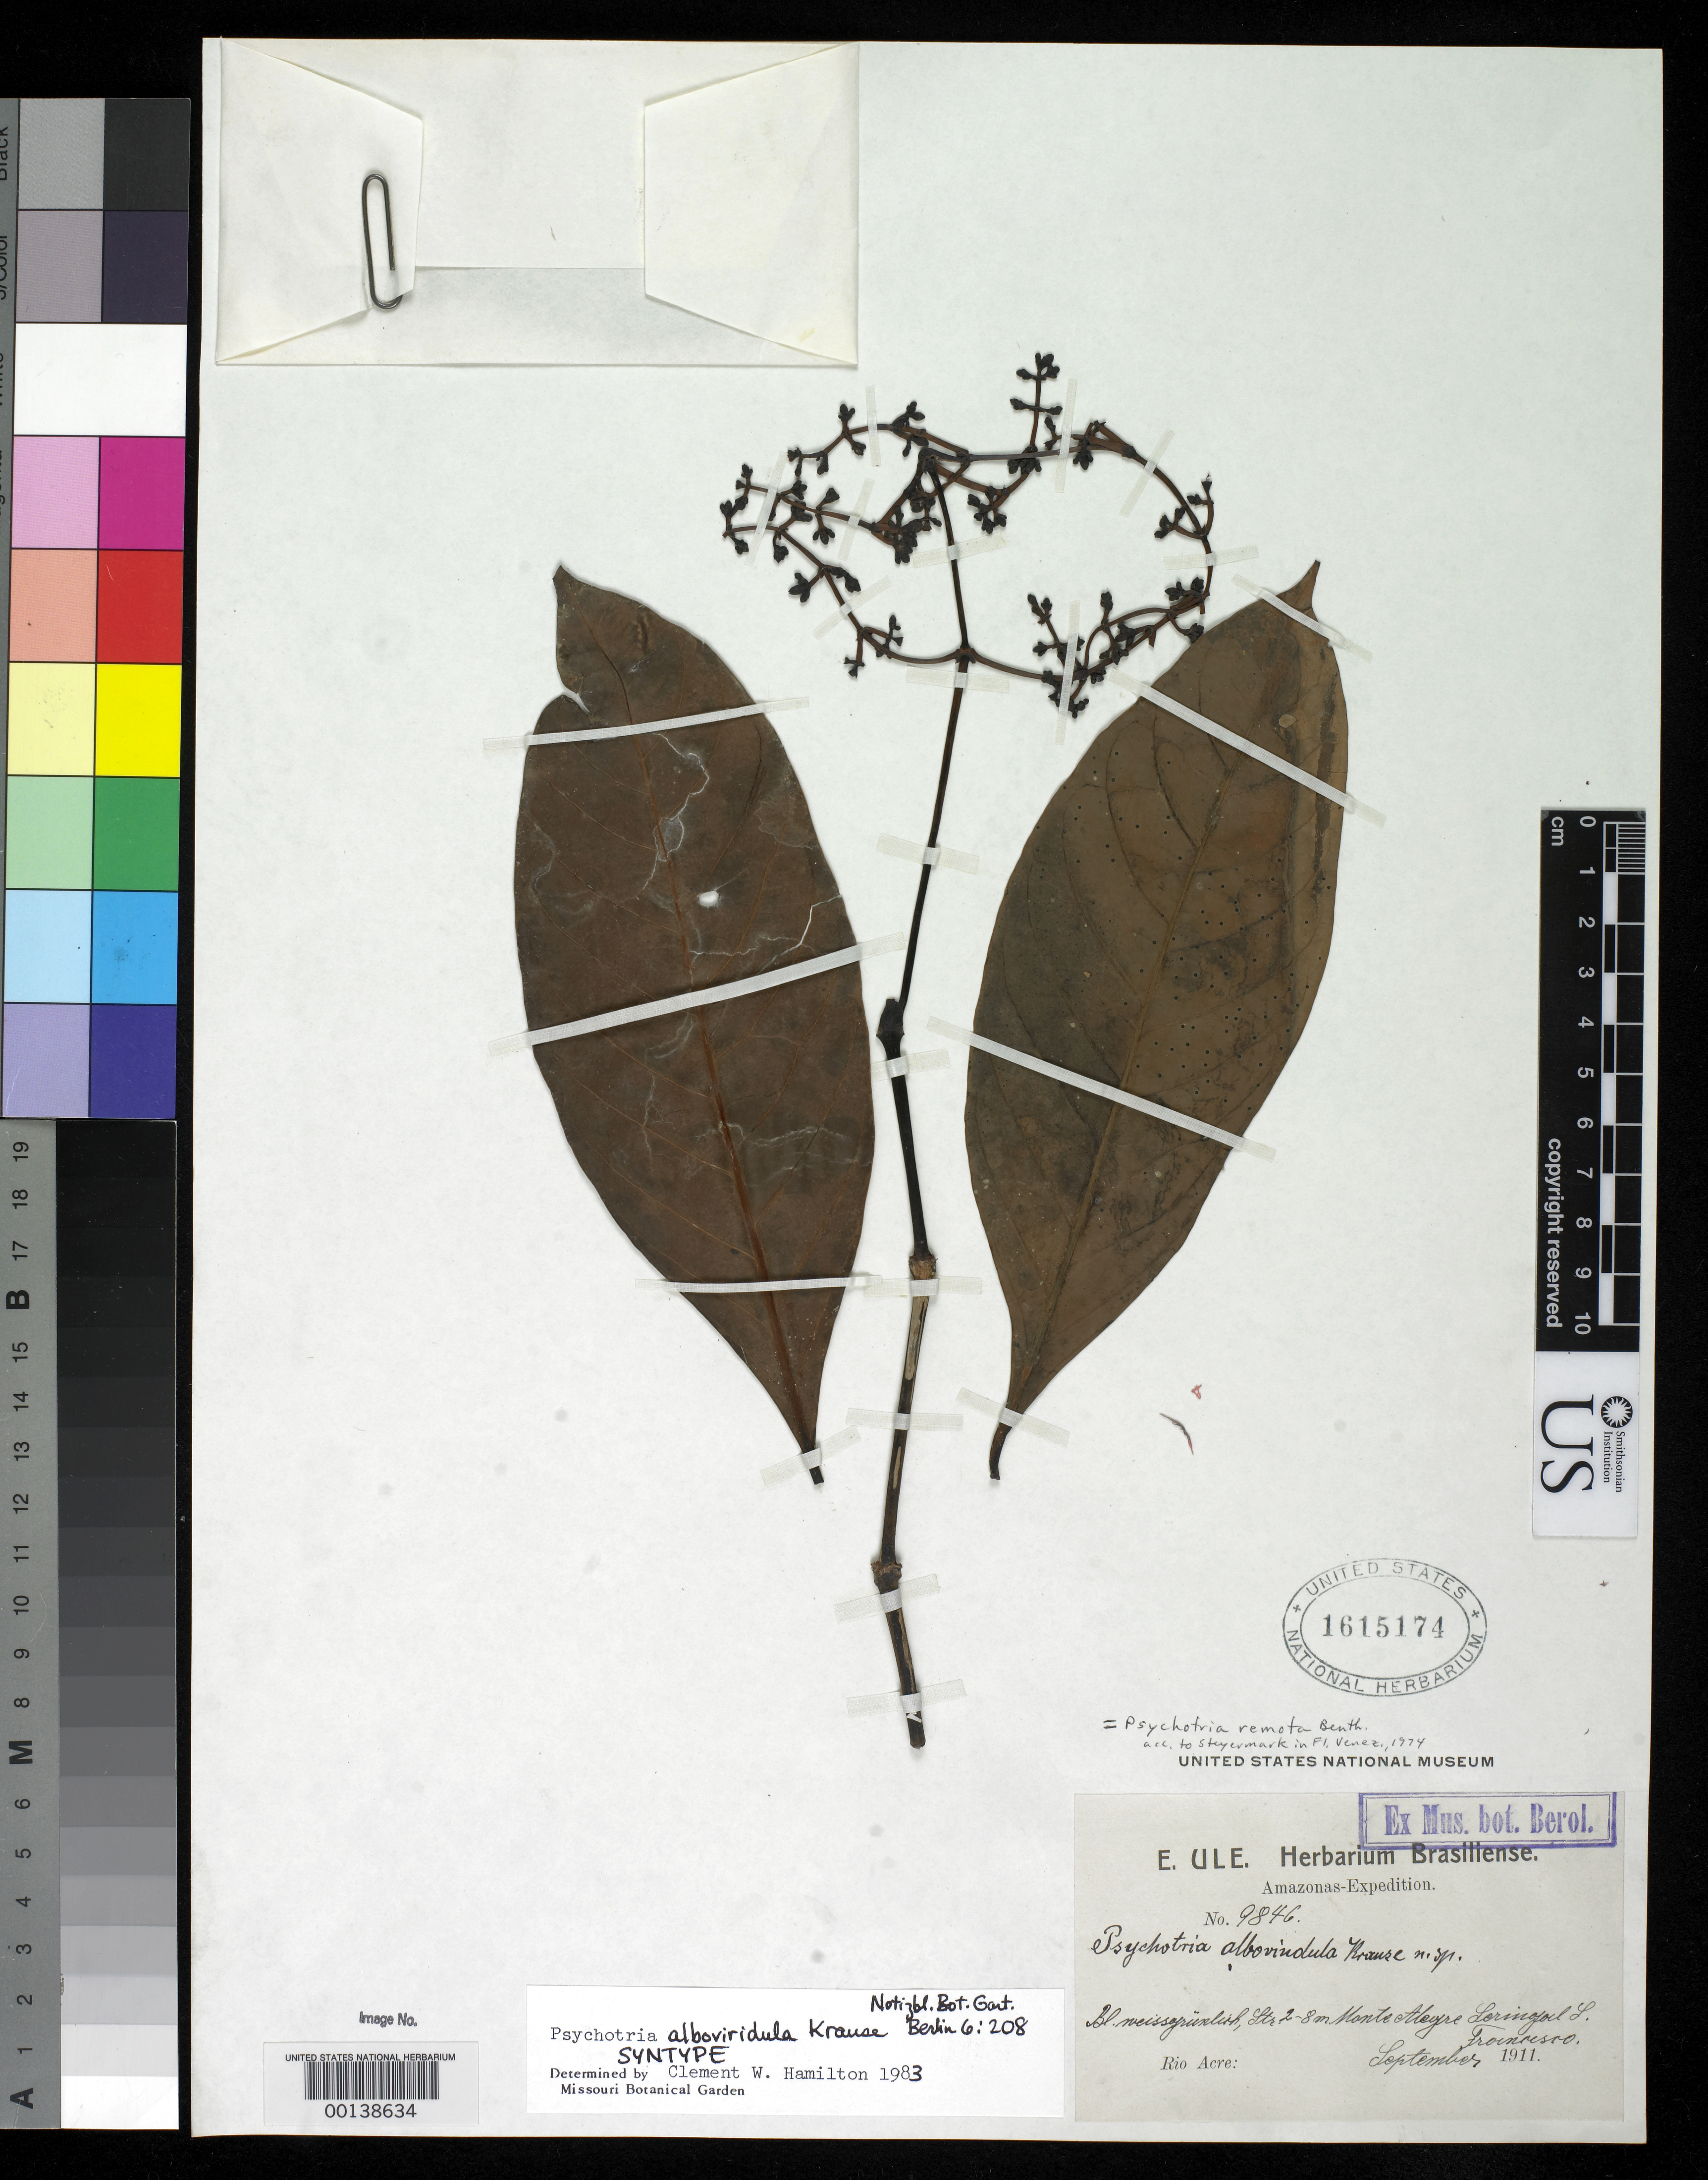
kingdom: Plantae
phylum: Tracheophyta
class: Magnoliopsida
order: Gentianales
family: Rubiaceae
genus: Psychotria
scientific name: Psychotria alboviridula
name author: K. Krause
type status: Isotype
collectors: E. H. Ule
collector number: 9846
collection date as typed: Sep 1911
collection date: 1911-09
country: Brazil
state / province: Amazonas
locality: Rio Acre.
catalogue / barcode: US 1615174